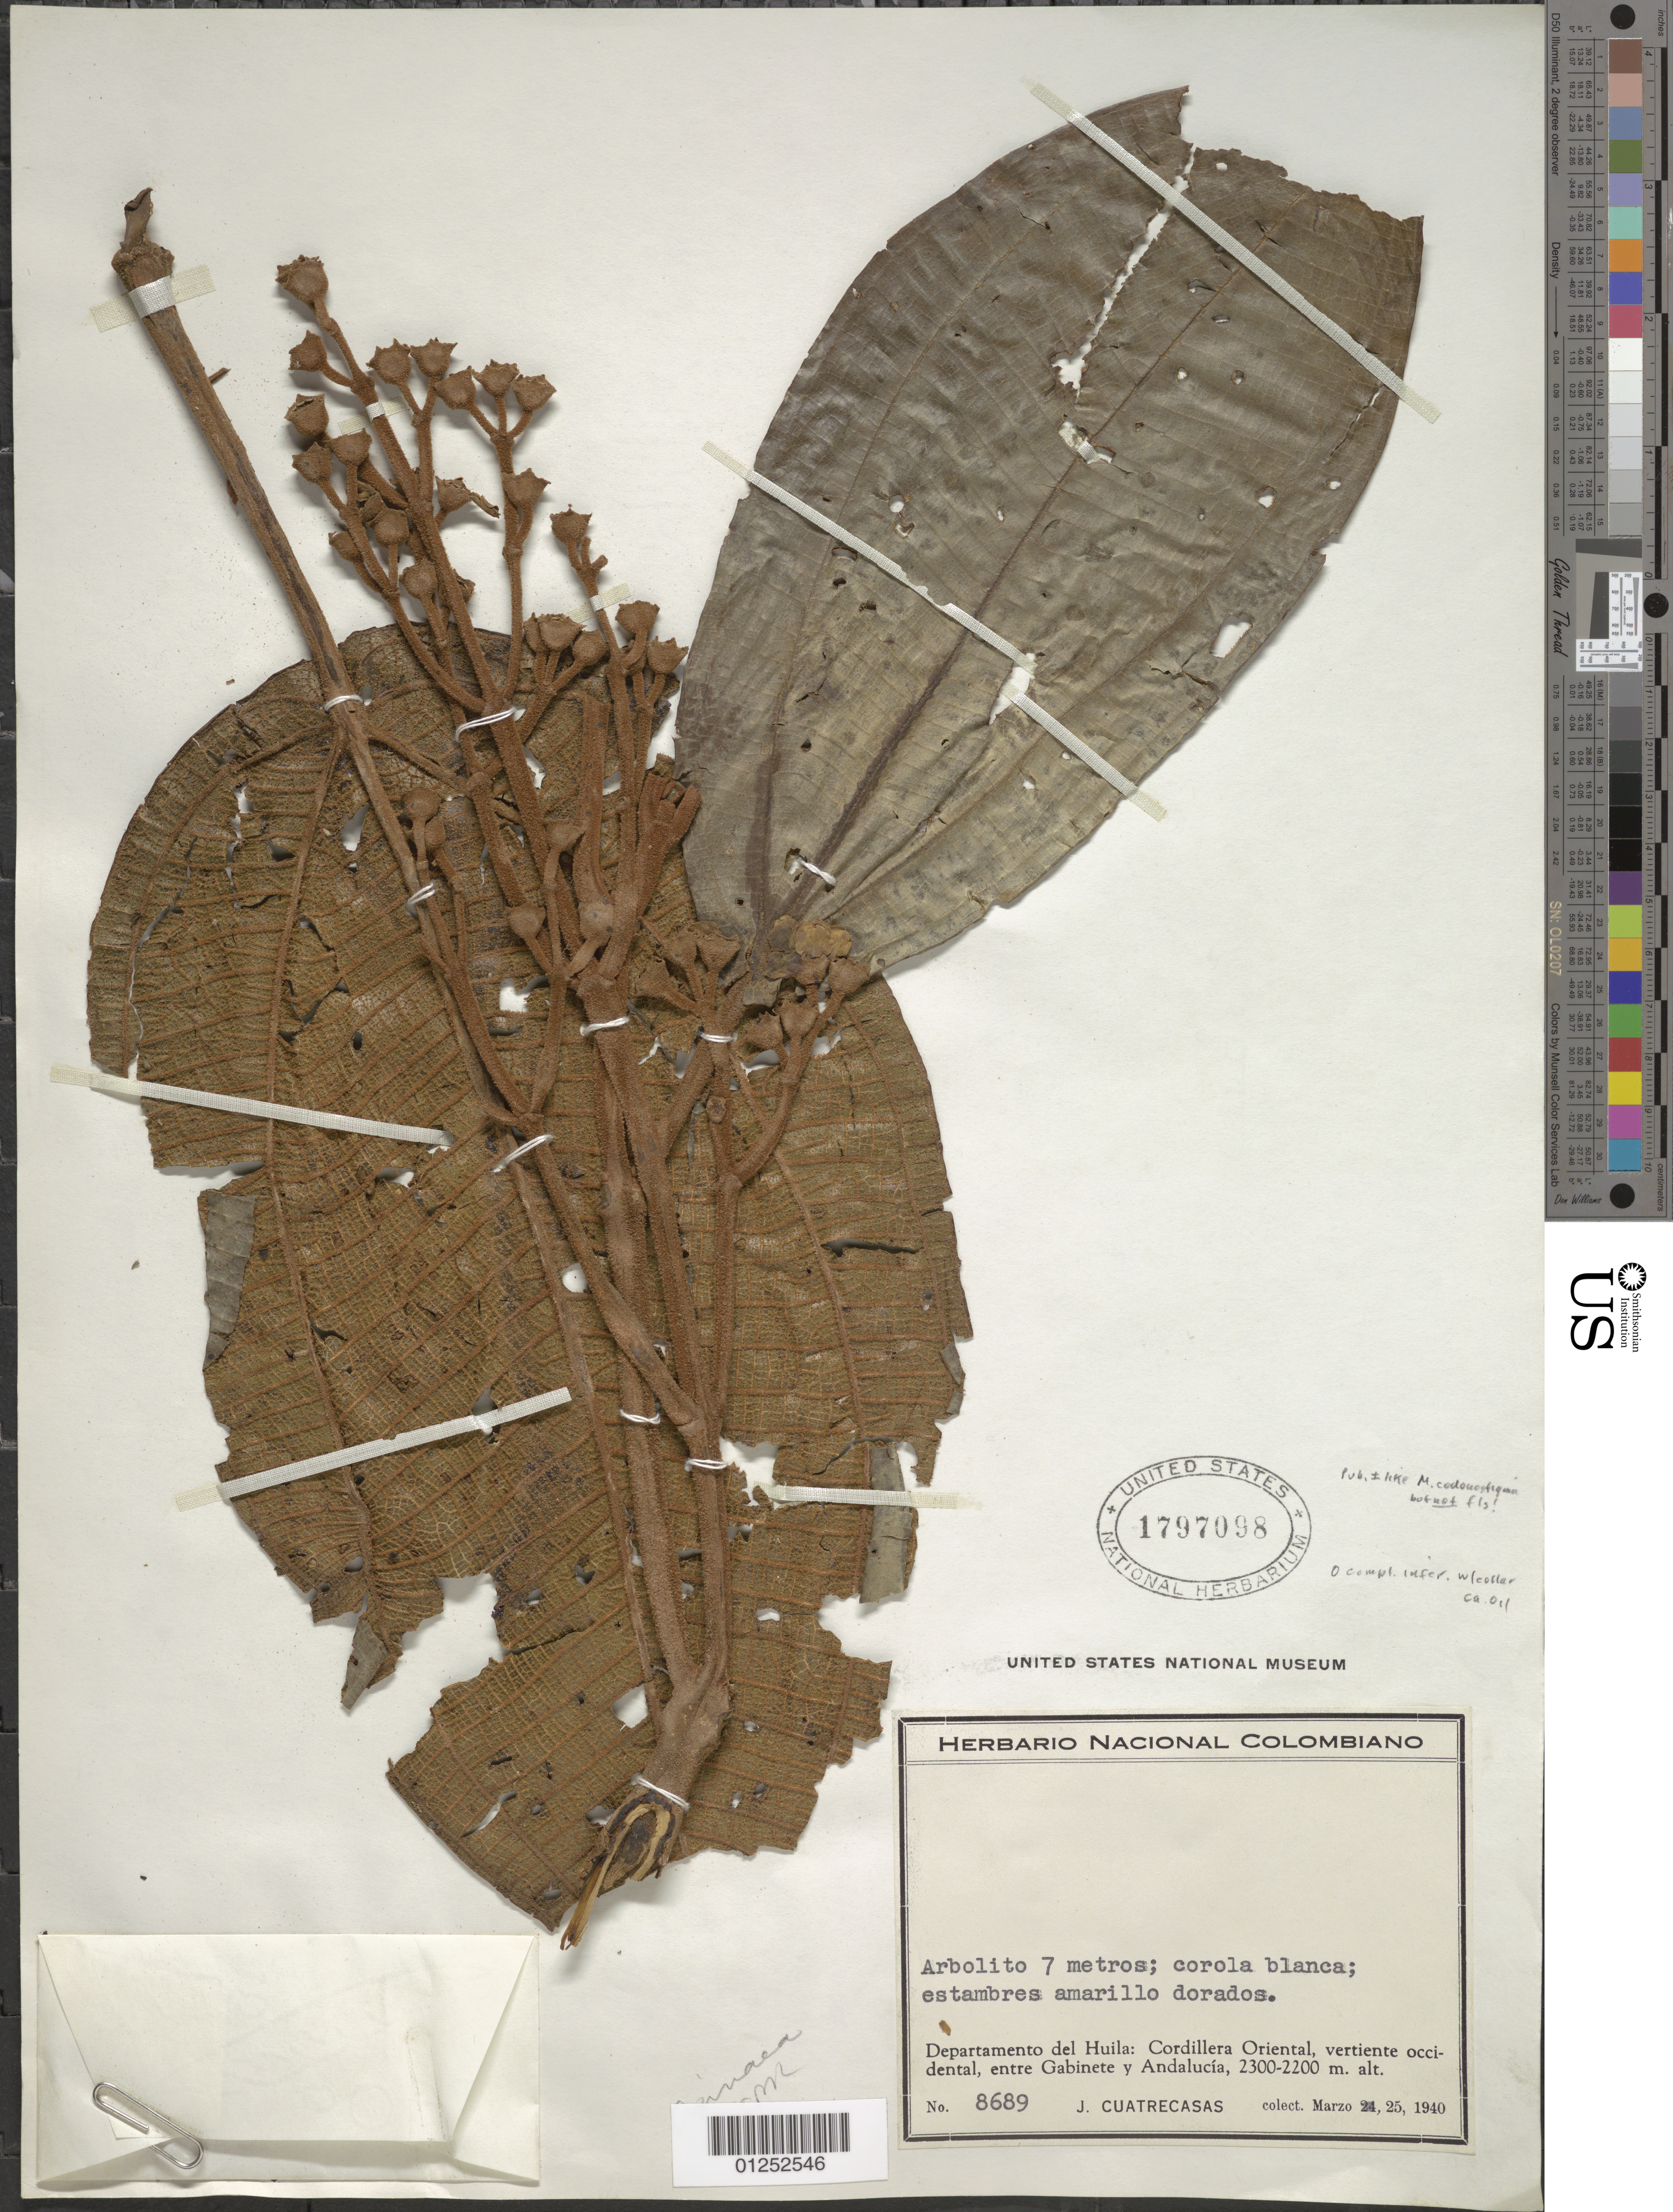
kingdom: Plantae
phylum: Tracheophyta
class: Magnoliopsida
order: Myrtales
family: Melastomataceae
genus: Miconia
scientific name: Miconia floribunda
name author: (Bonpl.) DC.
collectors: J. Cuatrecasas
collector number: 8689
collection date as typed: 25 Mar 1940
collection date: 1940-03-25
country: Colombia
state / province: Huila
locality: Cordillera Oriental, Vertiente Occidental, entre Gabinete & Andalucia.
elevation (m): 2200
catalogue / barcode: US 1797098